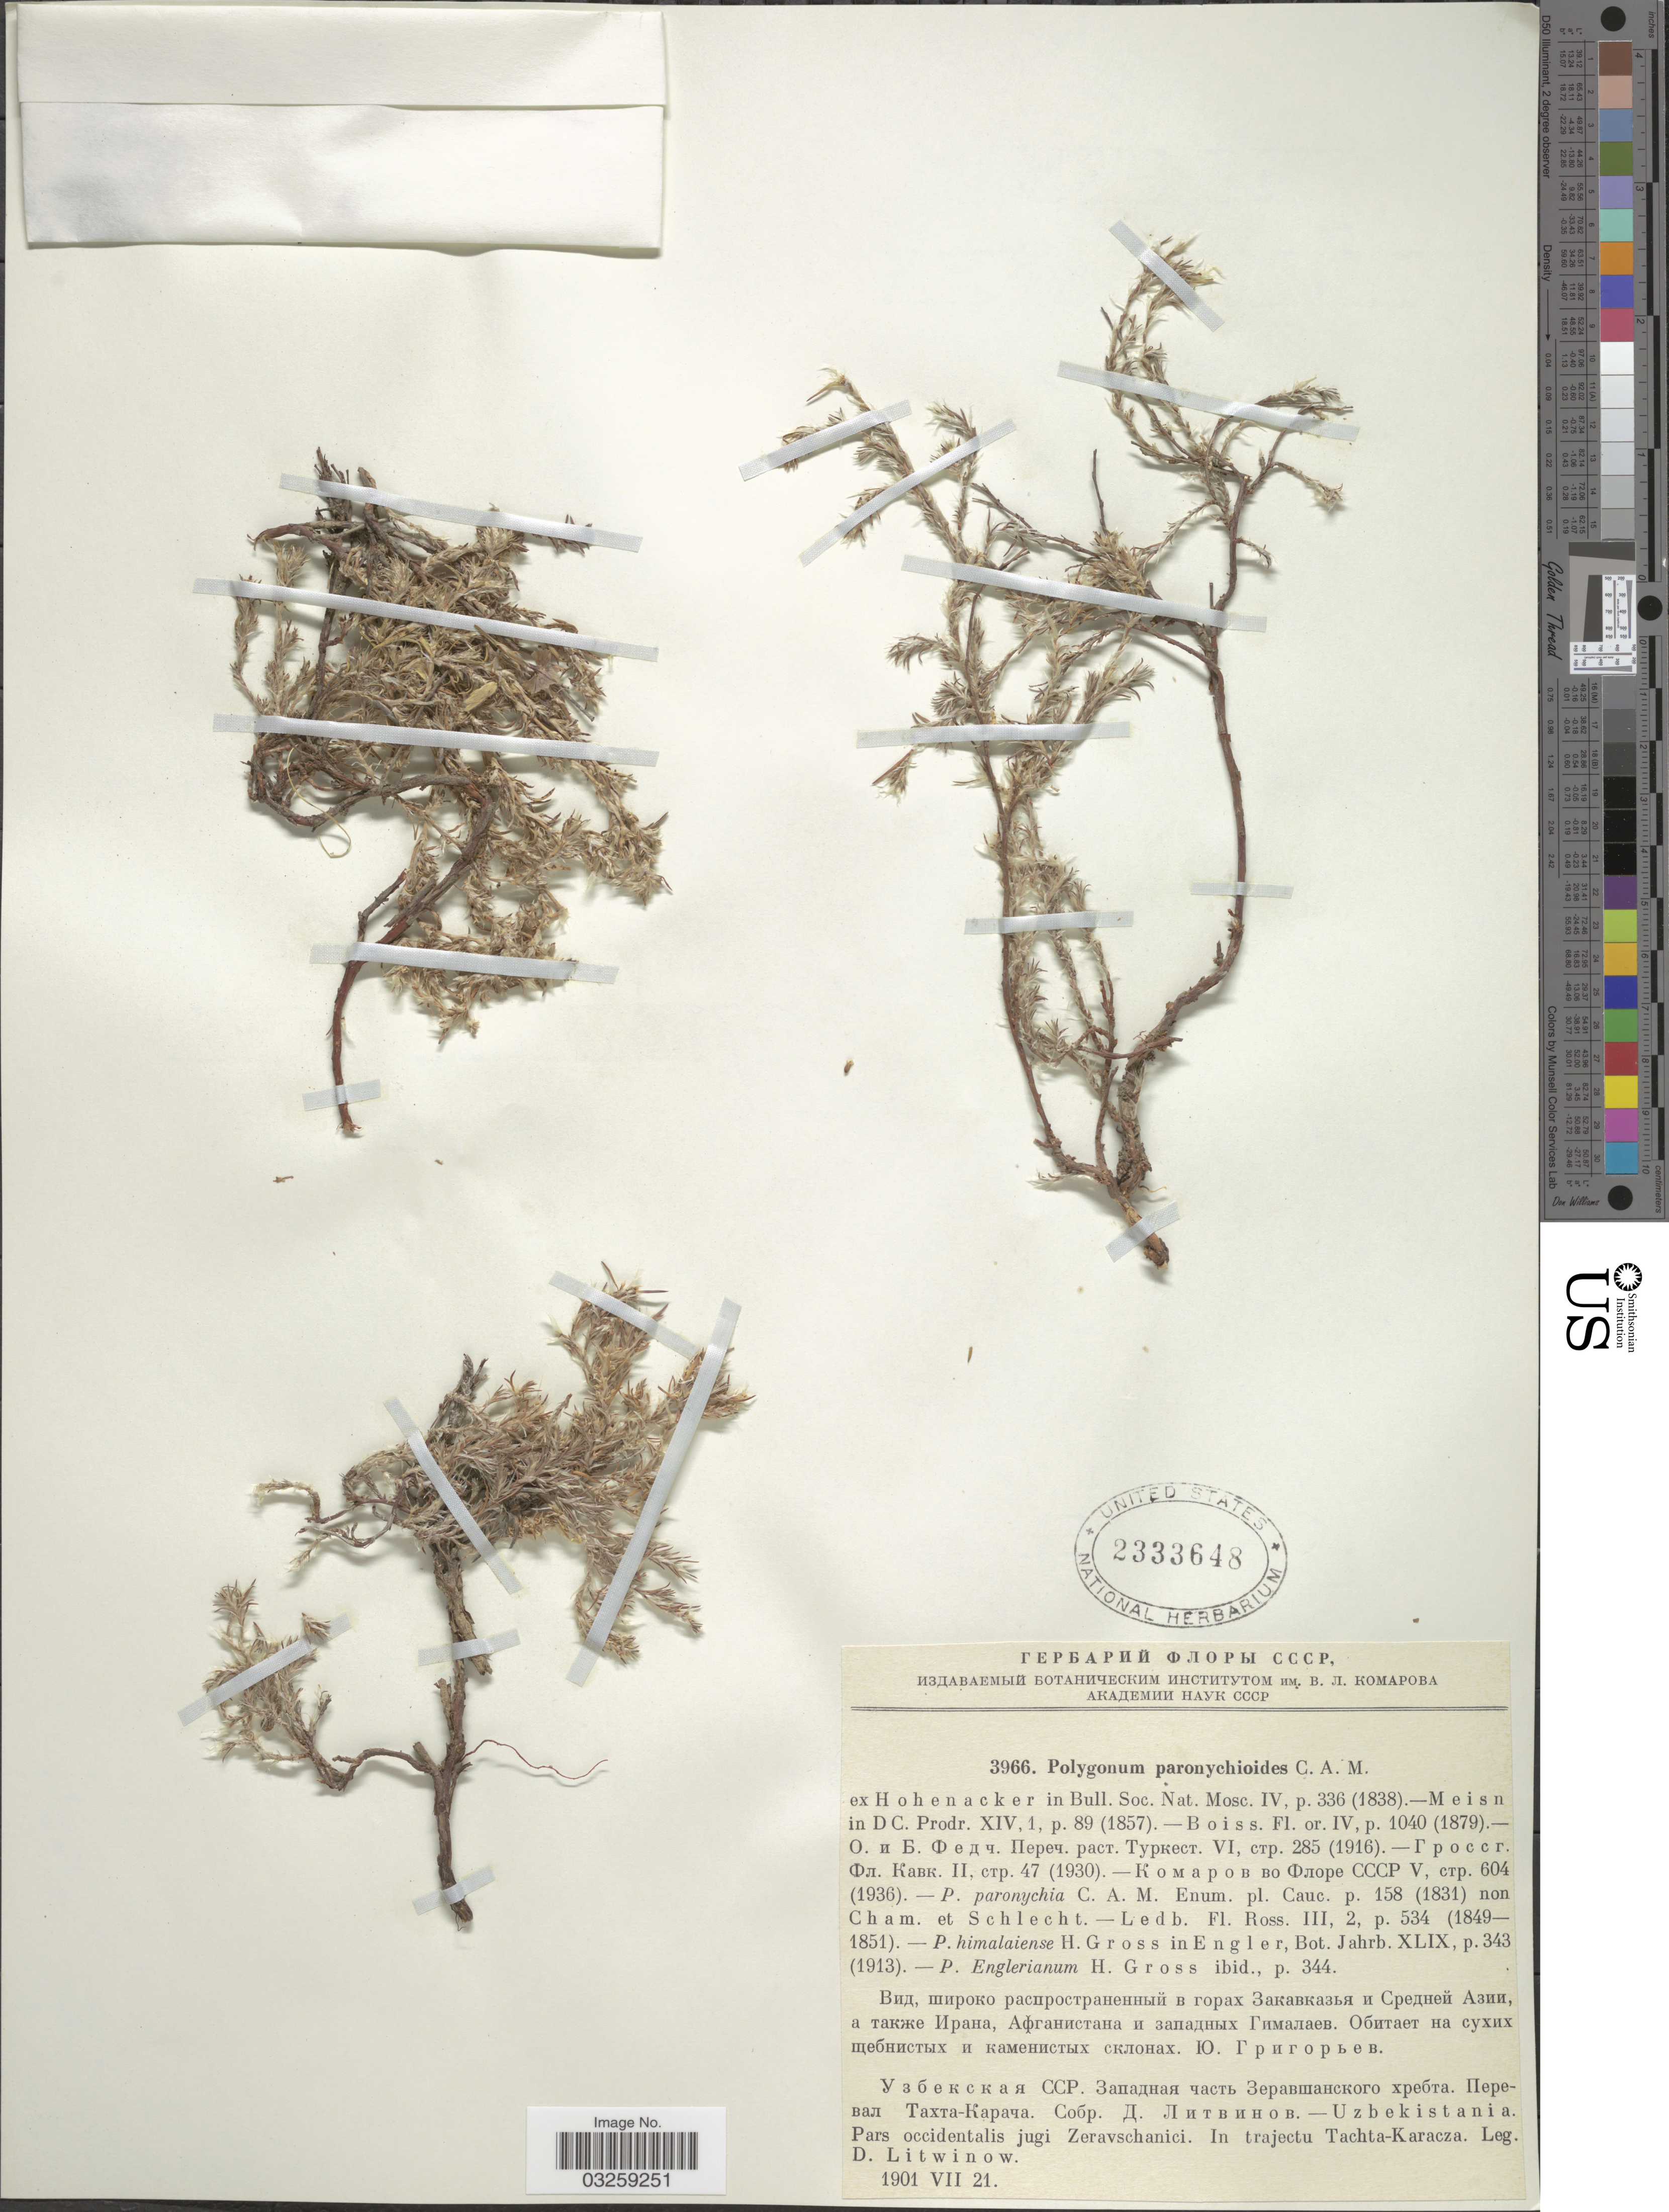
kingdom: Plantae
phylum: Tracheophyta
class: Magnoliopsida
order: Caryophyllales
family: Polygonaceae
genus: Polygonum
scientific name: Polygonum paronychioides Small, nom. illeg.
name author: Small ex Rydb.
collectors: D. Litwinow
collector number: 3966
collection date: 1901-07-21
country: Uzbekistan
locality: Pars occidentalis jugi Zeravschanici. In trajectu Tachta-Karacza.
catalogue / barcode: US 2333648